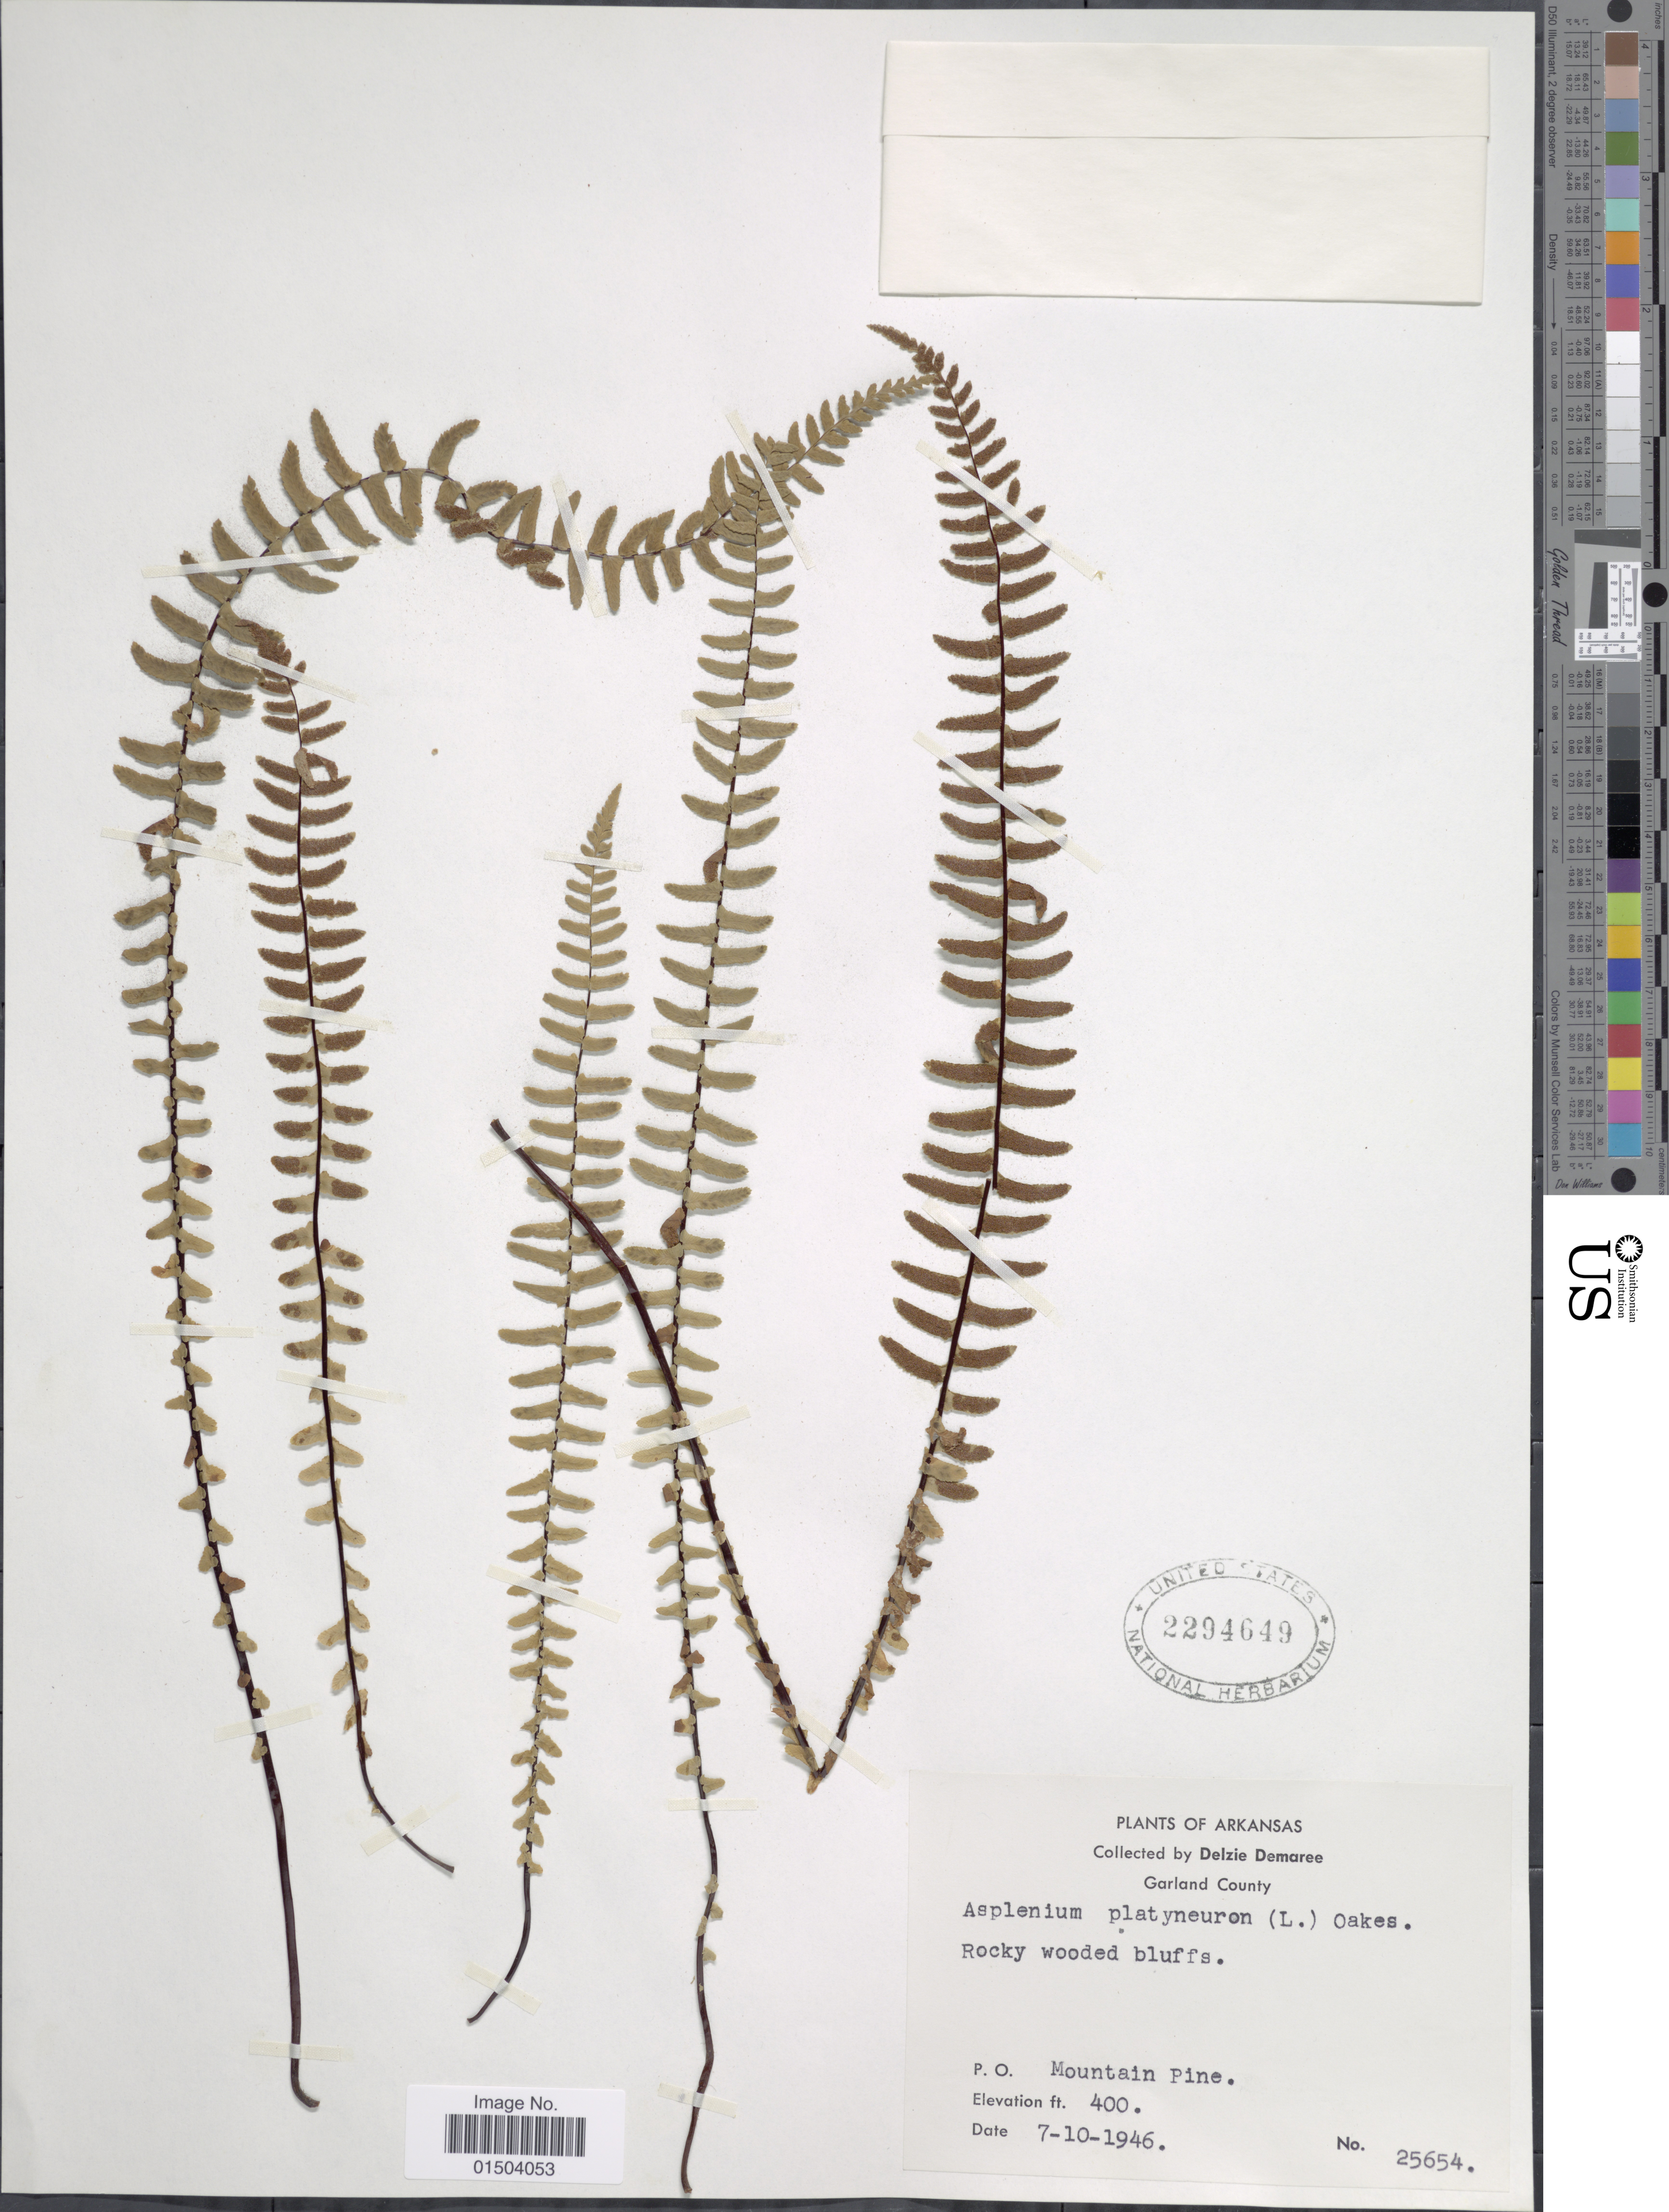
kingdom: Plantae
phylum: Tracheophyta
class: Polypodiopsida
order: Polypodiales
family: Aspleniaceae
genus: Asplenium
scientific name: Asplenium platyneuron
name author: (L.) Britton, Stearns & Poggenb.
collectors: D. Demaree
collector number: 25654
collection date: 1946-07-10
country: United States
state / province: Arkansas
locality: Garland County. Rocky wooded bluffs. P.O. Mountain Pine.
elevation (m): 122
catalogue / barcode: US 2294649